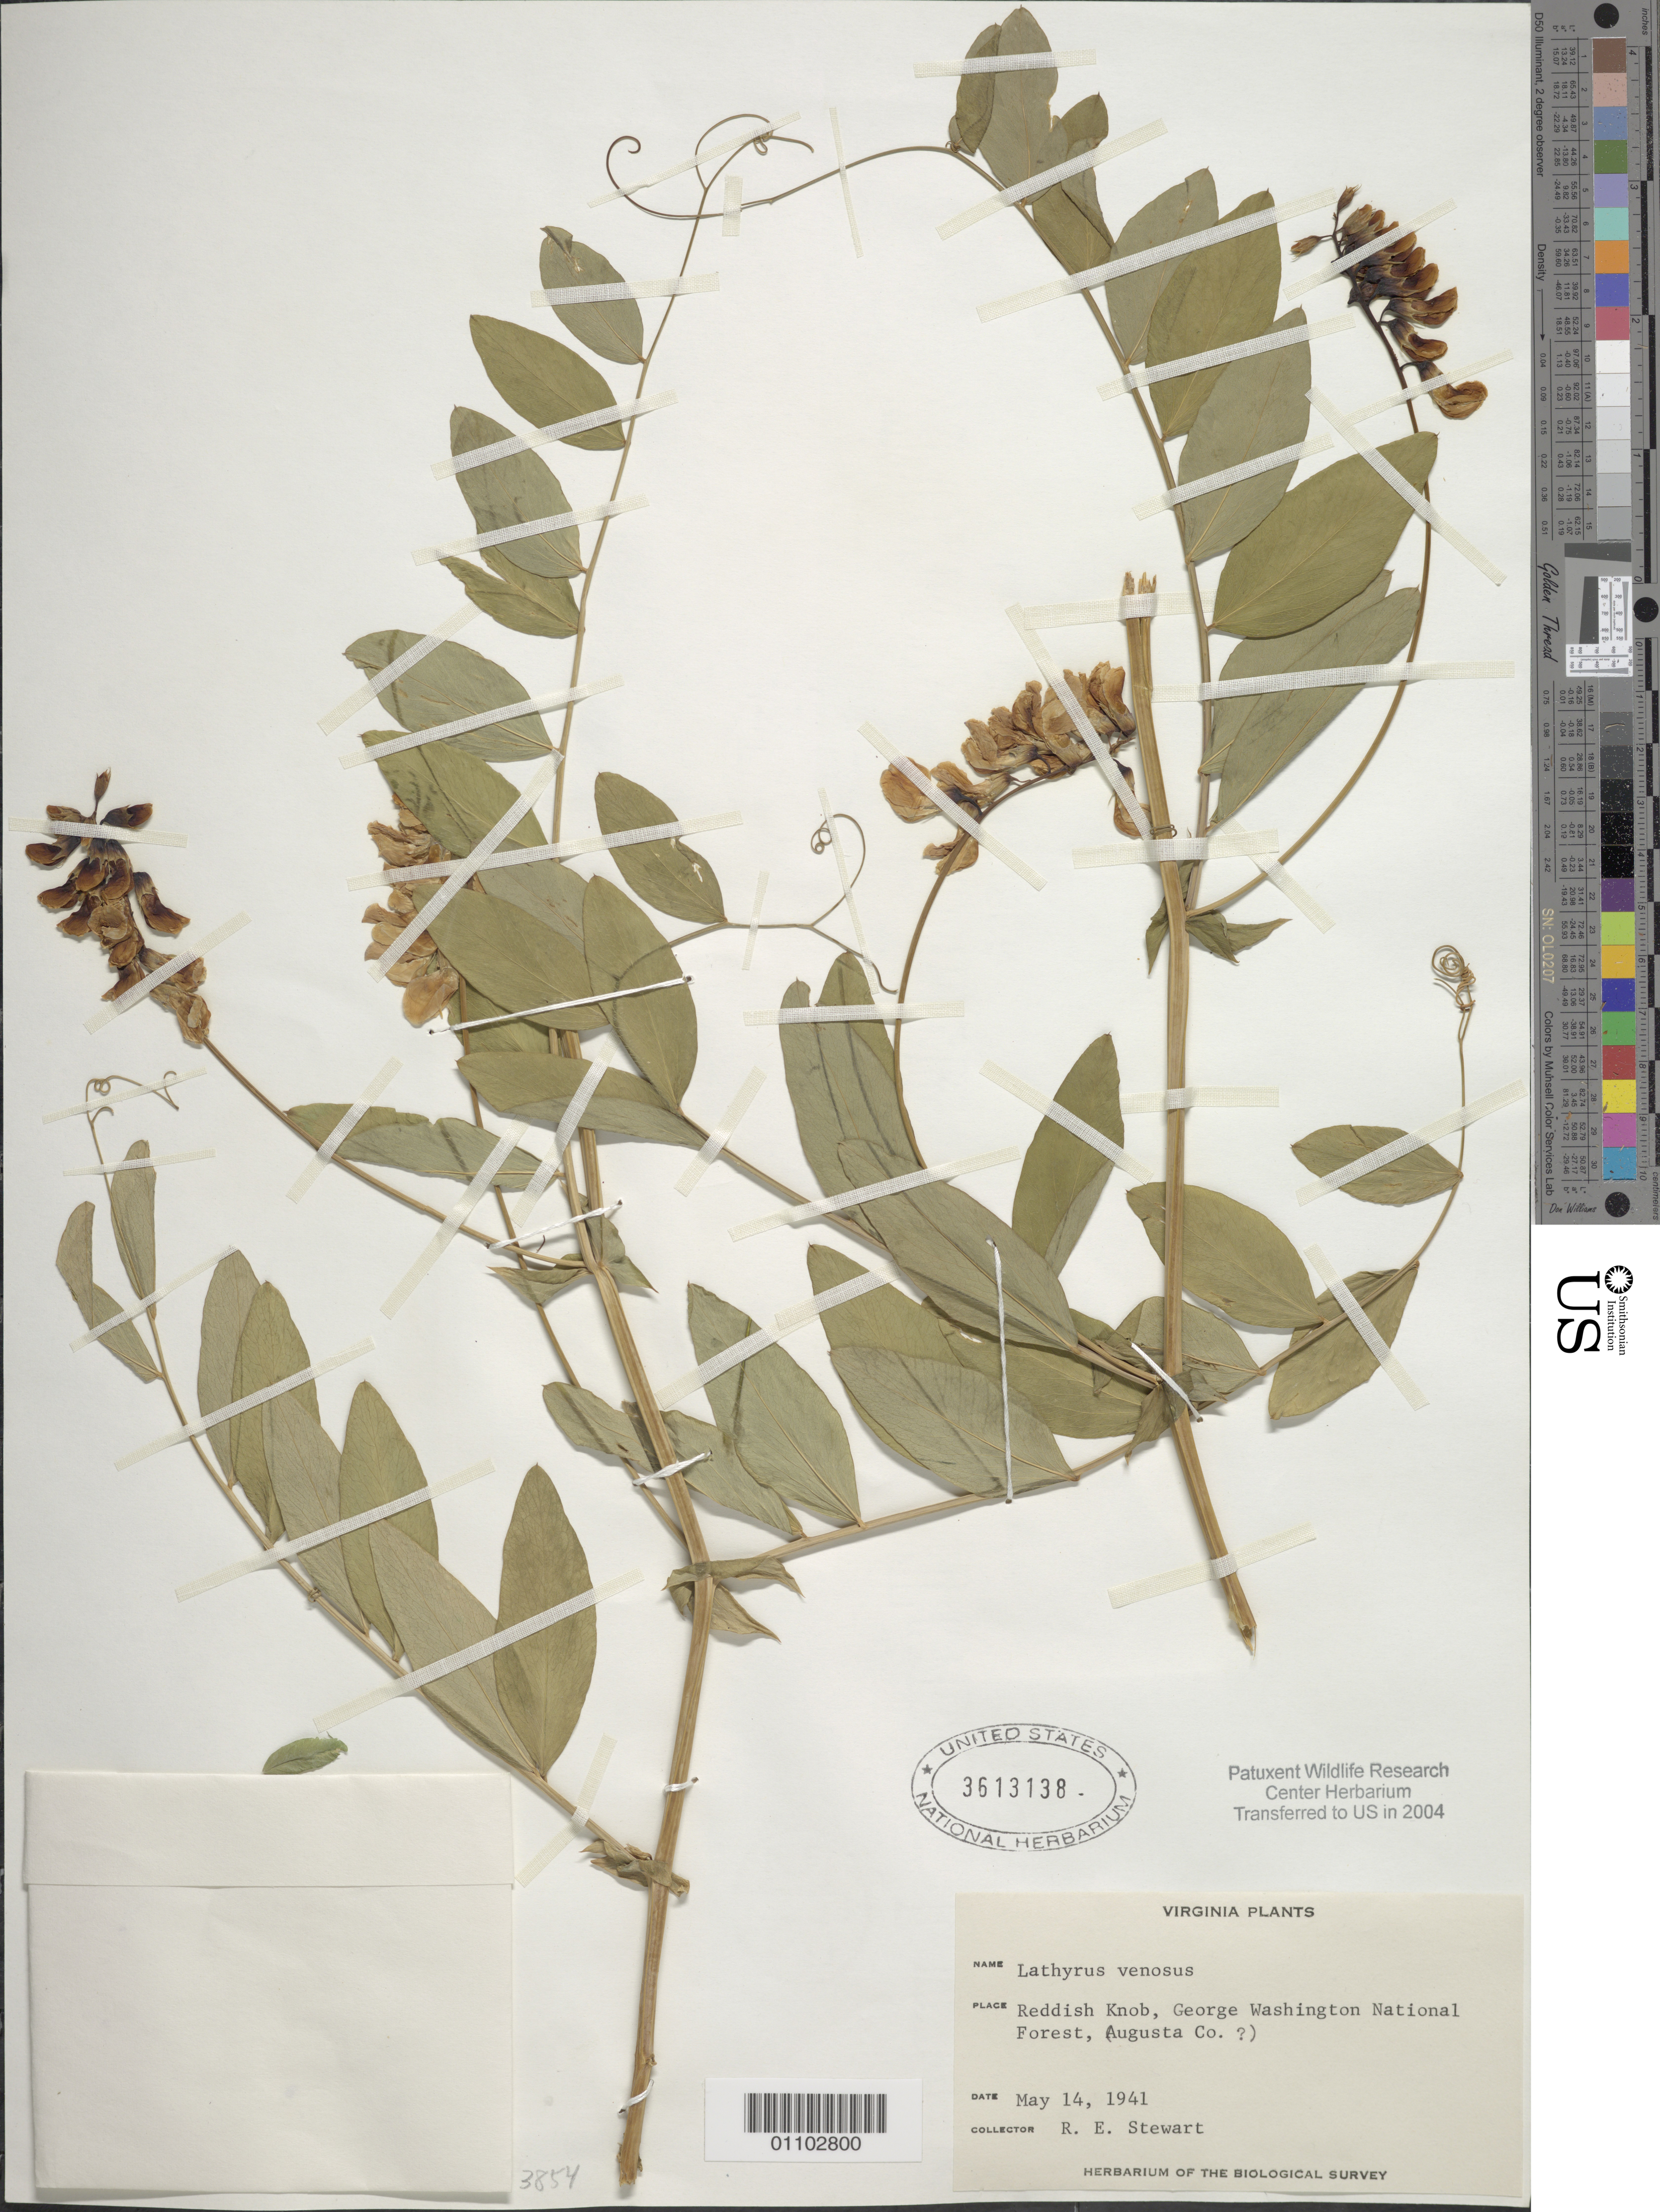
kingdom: Plantae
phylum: Tracheophyta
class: Magnoliopsida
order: Fabales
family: Fabaceae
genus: Lathyrus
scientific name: Lathyrus venosus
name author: Muhl. ex Willd.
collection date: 1941-05-14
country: United States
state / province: Virginia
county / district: Augusta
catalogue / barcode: US 3613138